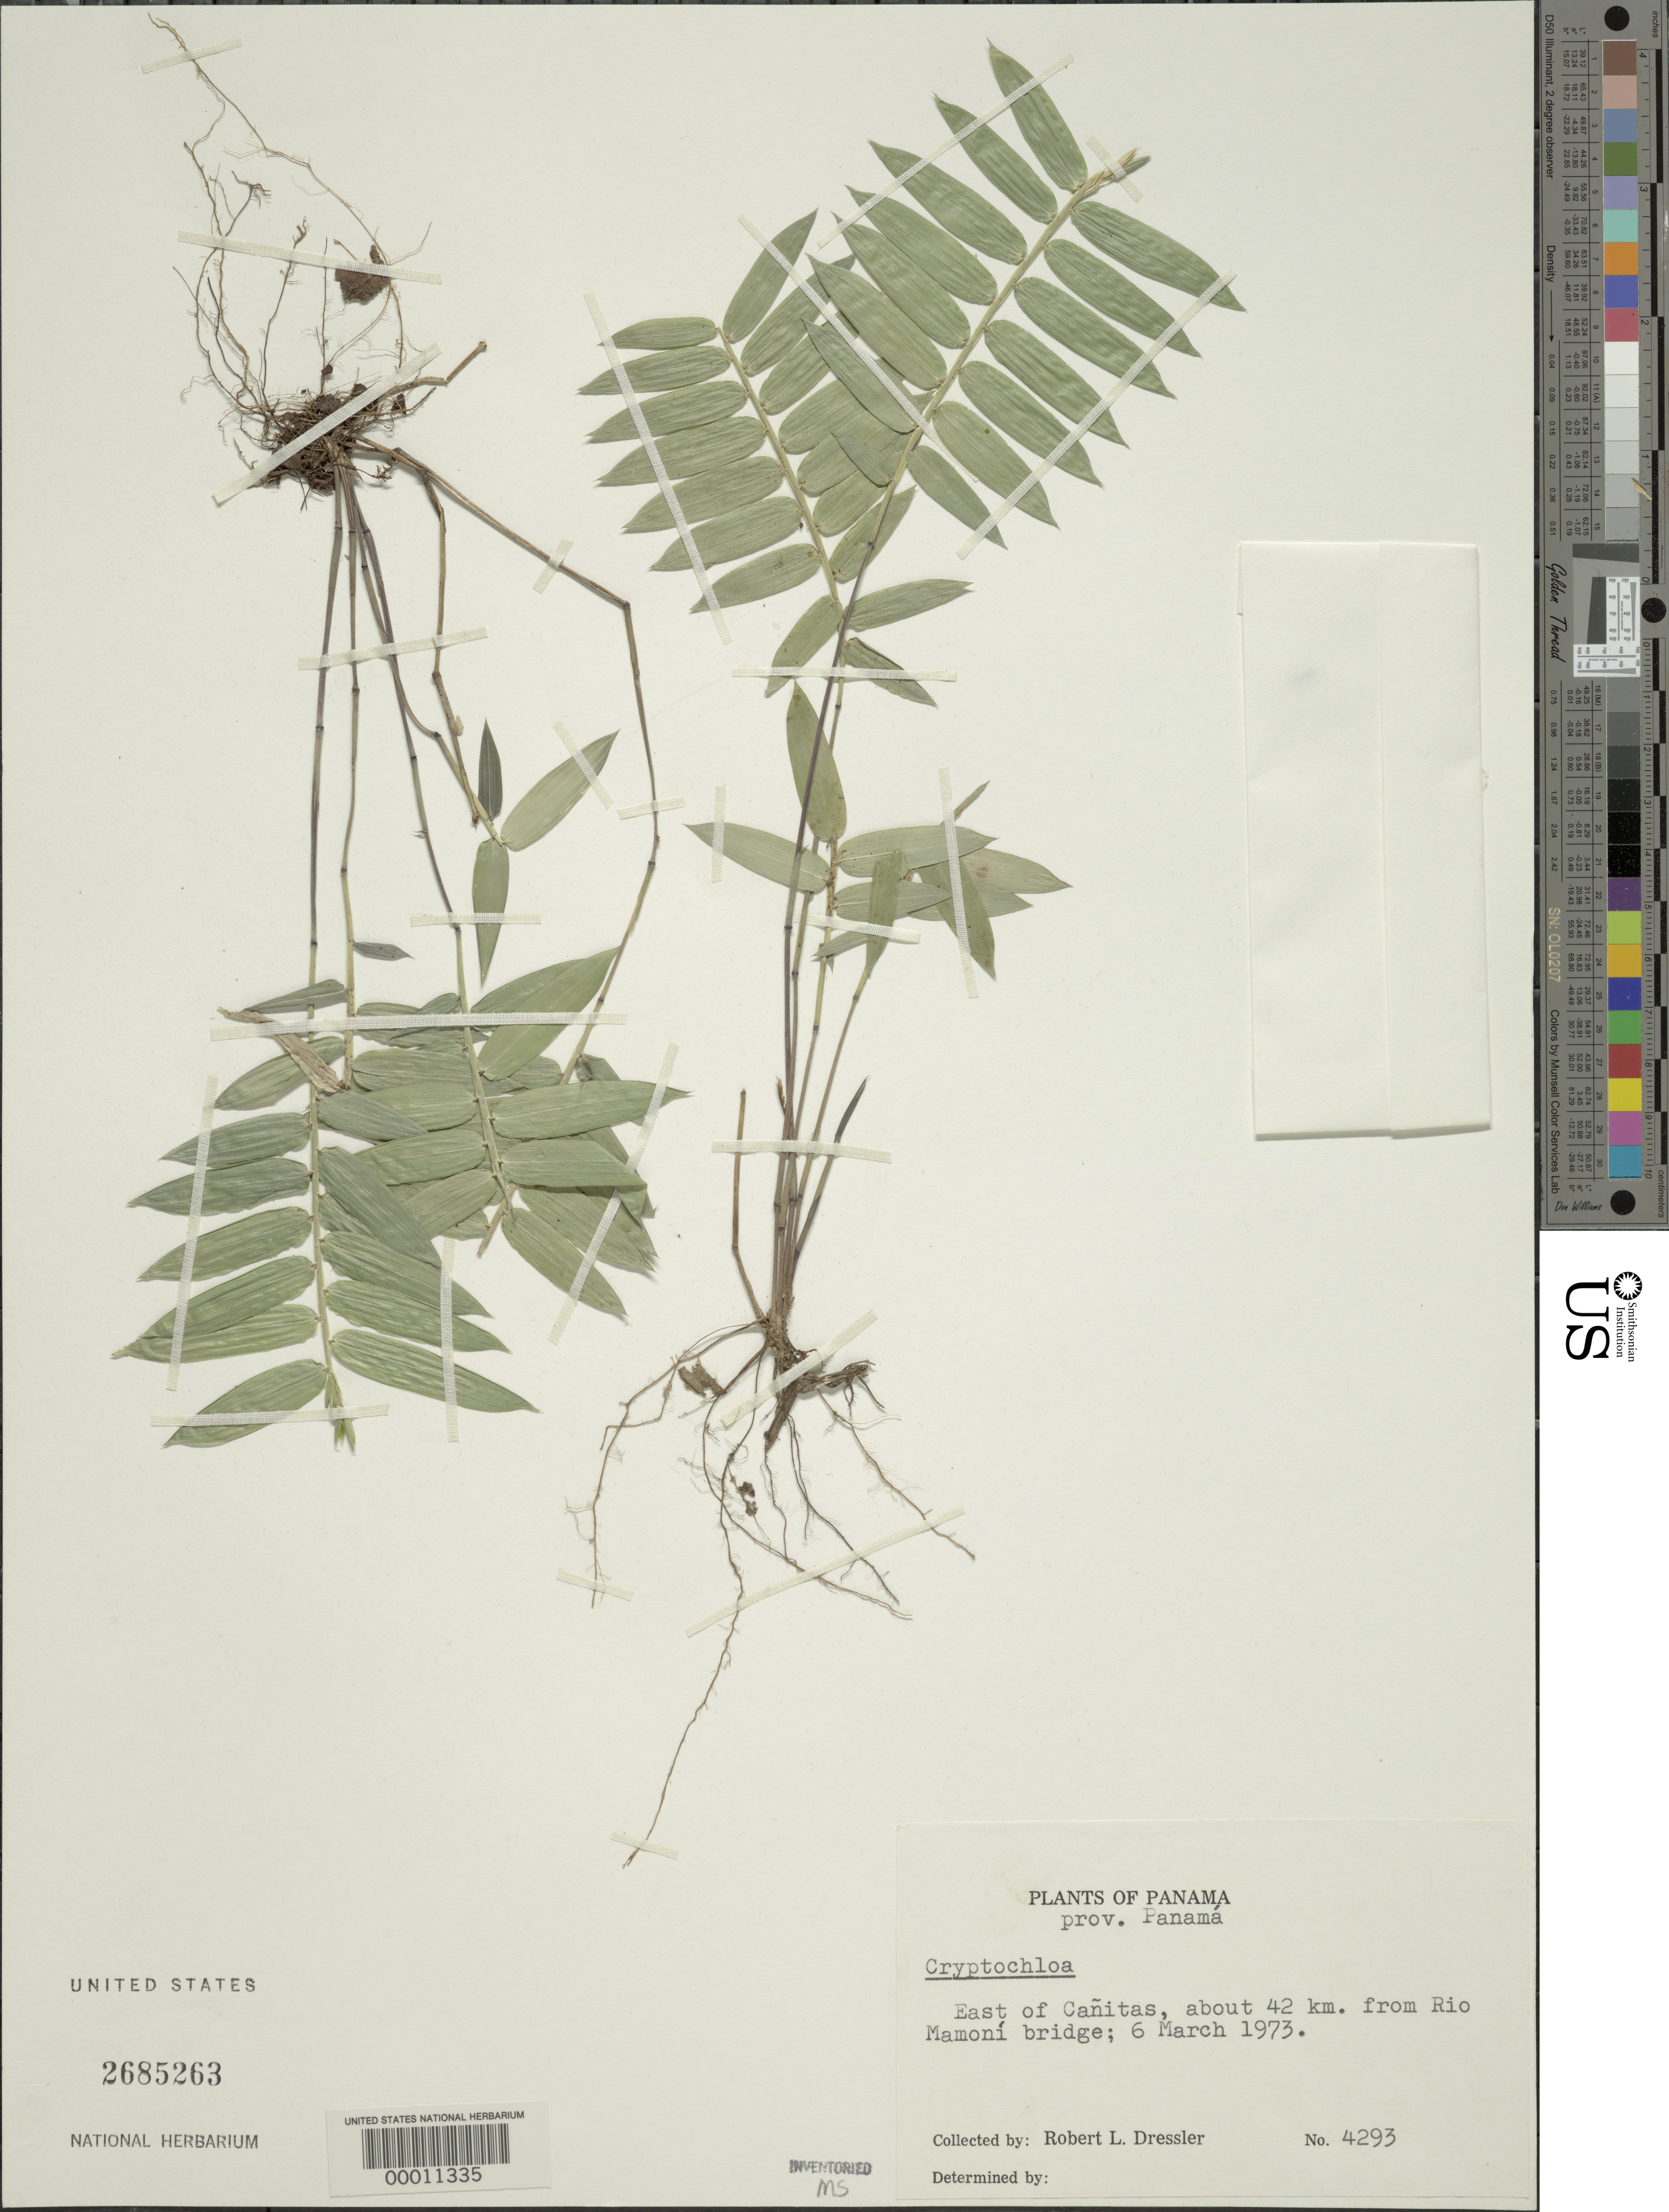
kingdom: Plantae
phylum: Tracheophyta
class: Liliopsida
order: Poales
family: Poaceae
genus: Cryptochloa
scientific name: Cryptochloa variana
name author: Swallen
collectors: R. Dressler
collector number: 4293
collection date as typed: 06 Mar 1973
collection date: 1973-03-06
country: Panama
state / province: Panamá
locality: Canitas, Rio Mamoni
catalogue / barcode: US 2685263